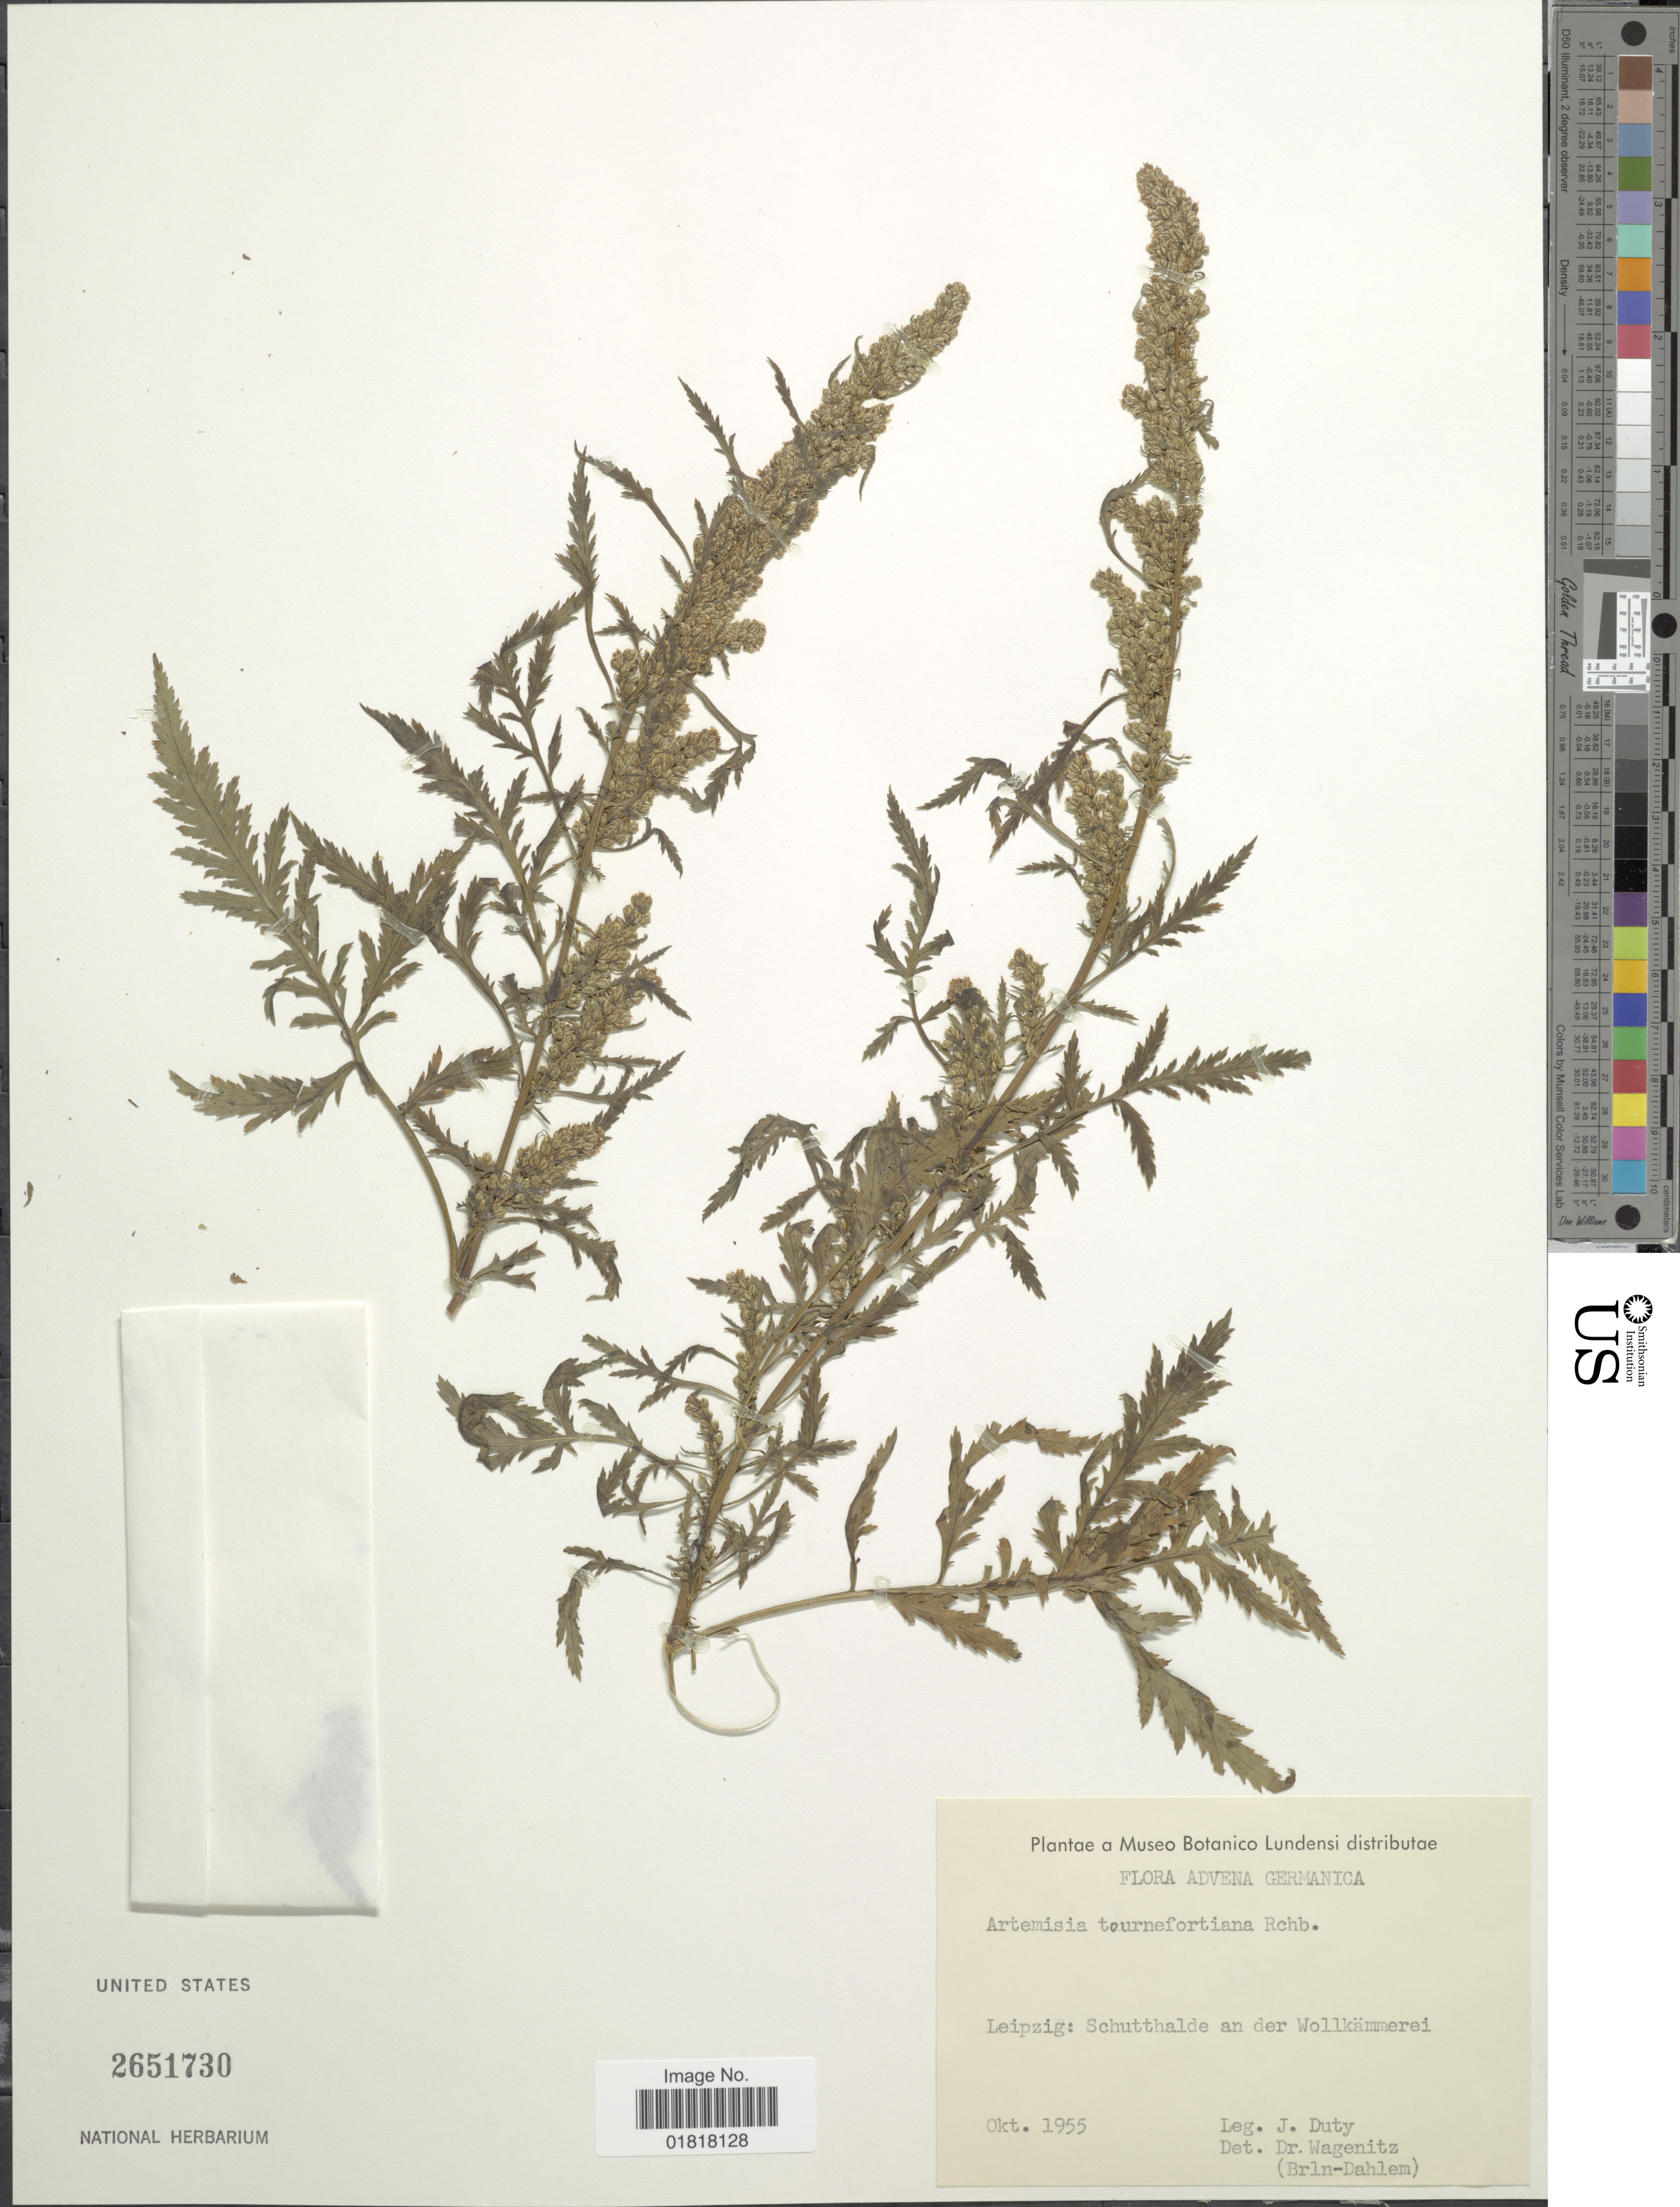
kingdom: Plantae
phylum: Tracheophyta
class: Magnoliopsida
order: Asterales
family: Asteraceae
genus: Artemisia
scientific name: Artemisia tournefortis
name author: Rchb.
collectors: J. Duty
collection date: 1955-10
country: Germany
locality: Advena Germanica, Leipzig: Schutthalde an de Wollkämmerei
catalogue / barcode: US 2651730